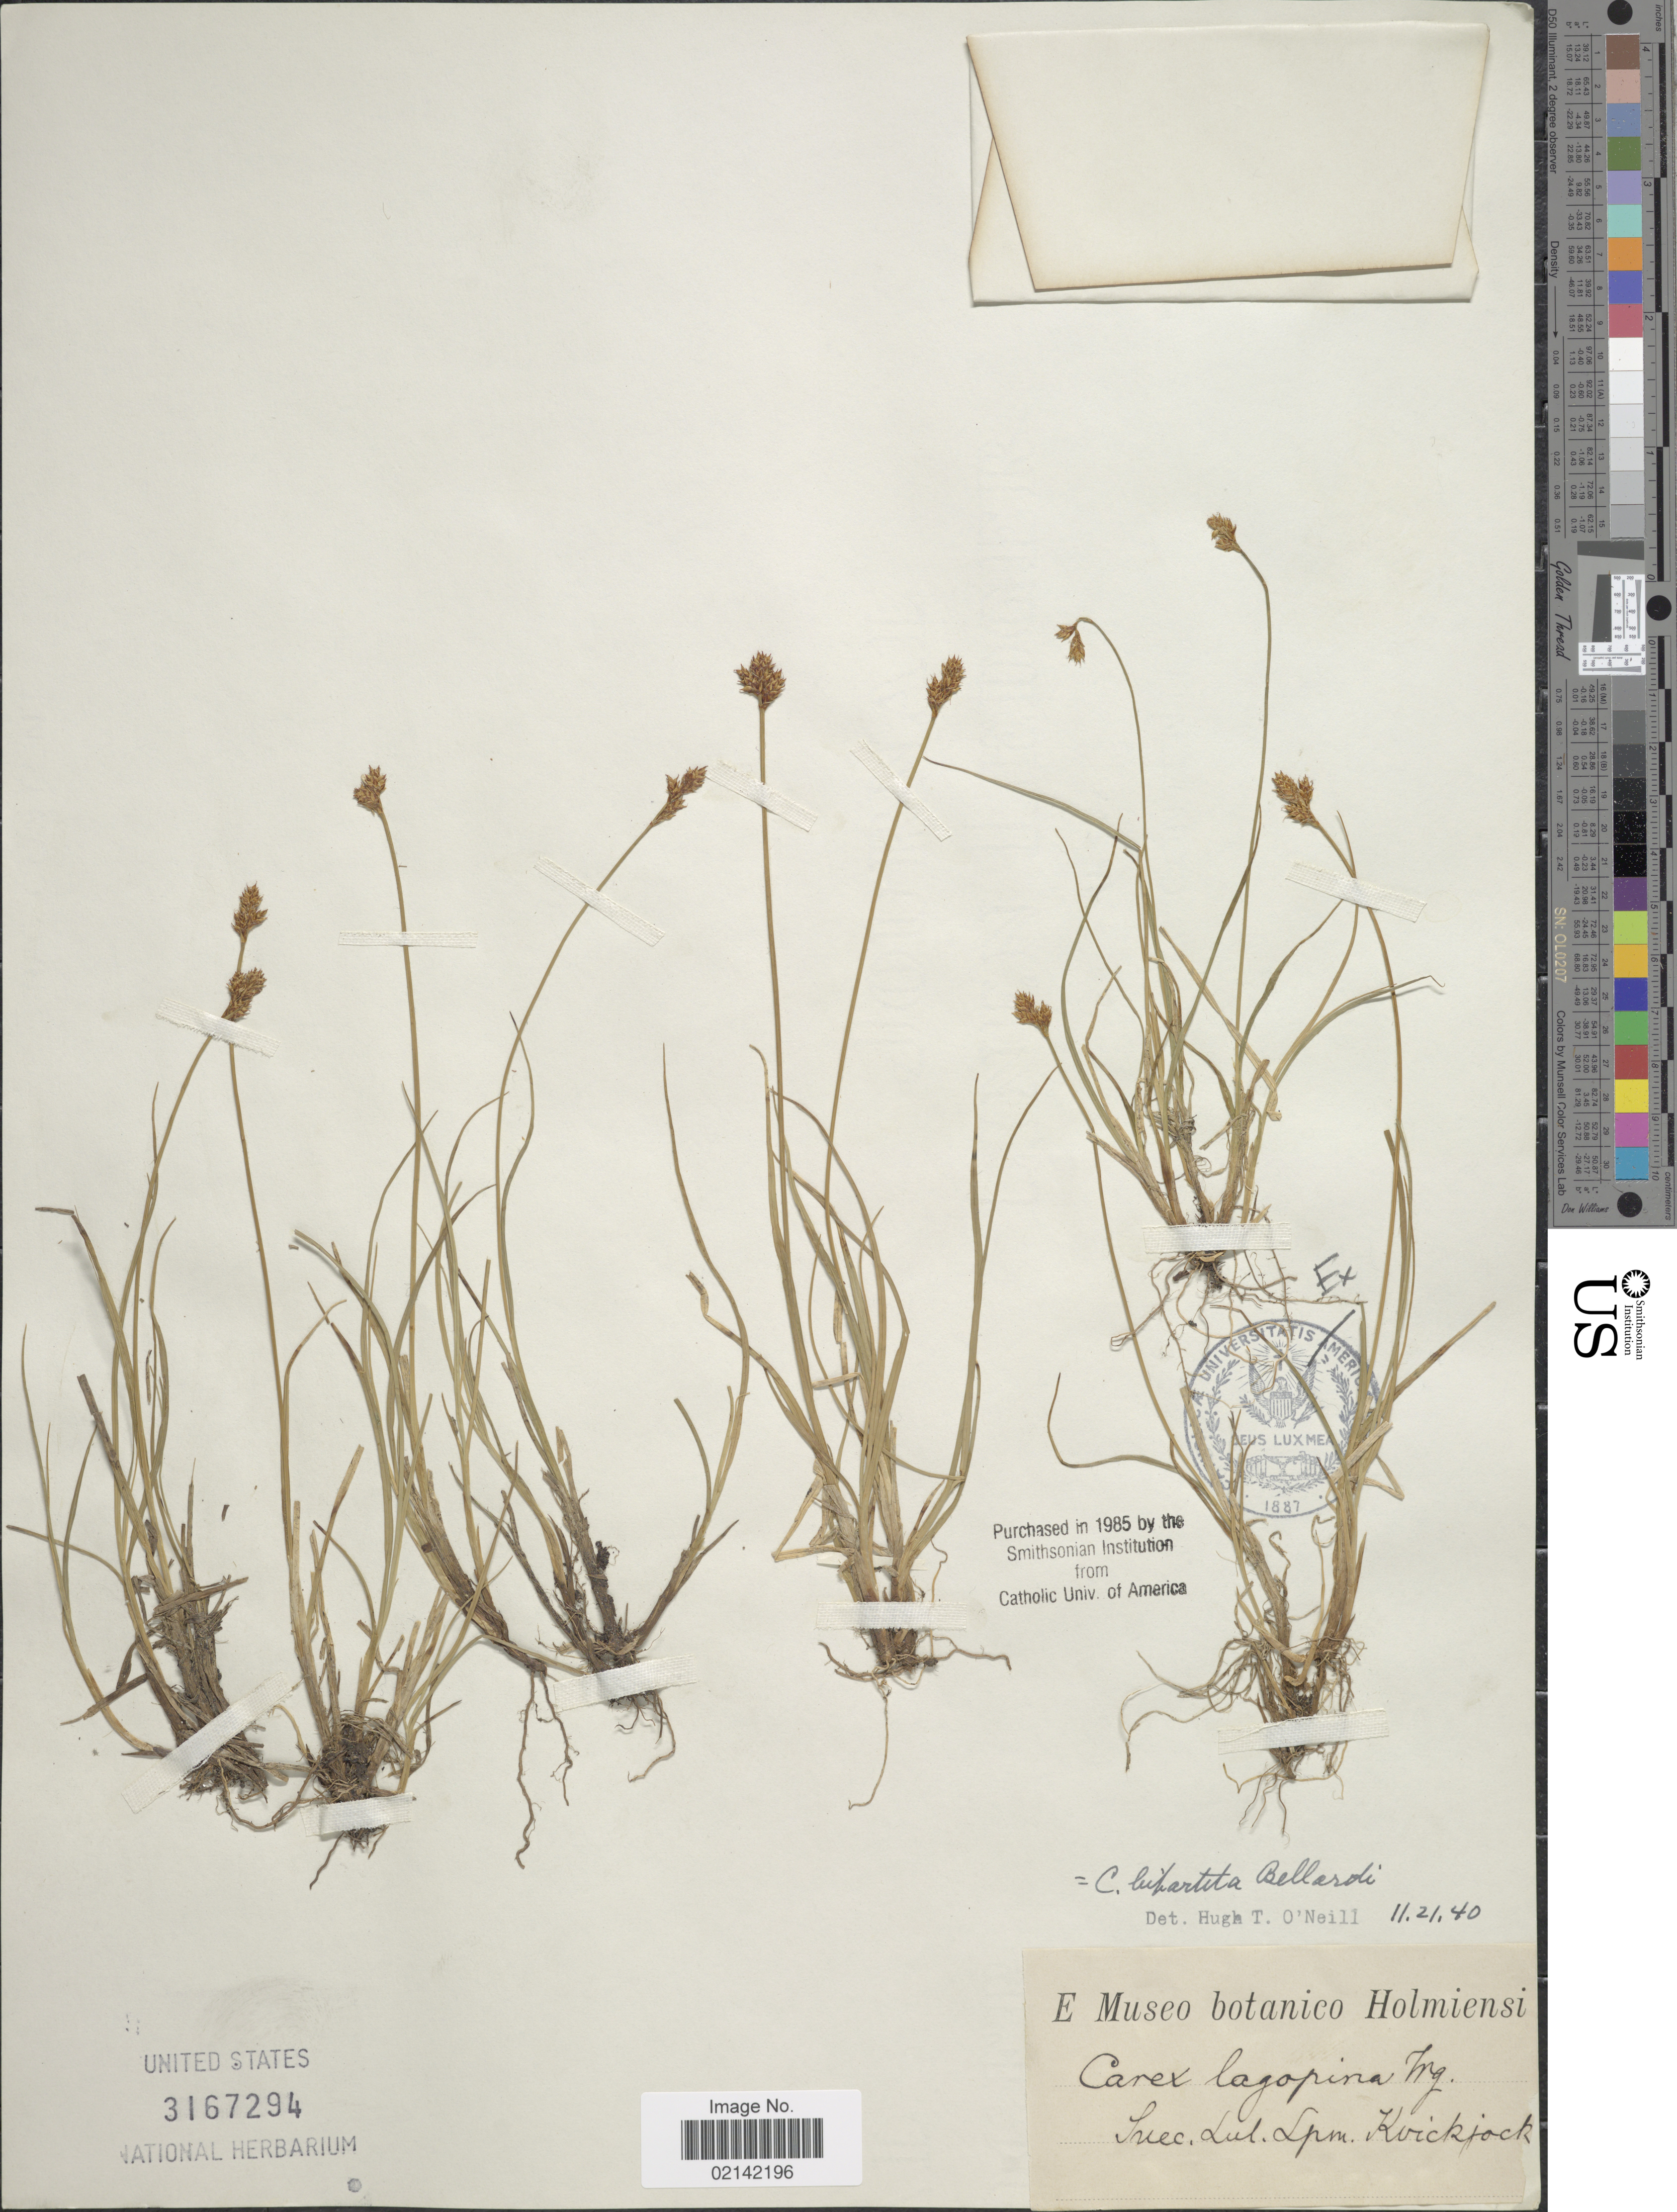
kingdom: Plantae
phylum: Tracheophyta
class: Liliopsida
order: Poales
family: Cyperaceae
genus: Carex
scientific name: Carex lachenalii subsp. lachenalii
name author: Schkuhr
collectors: ex Museo botan. Holmiensi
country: Sweden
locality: Lul. Lpm. Kvickjock.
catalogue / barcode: US 3167294